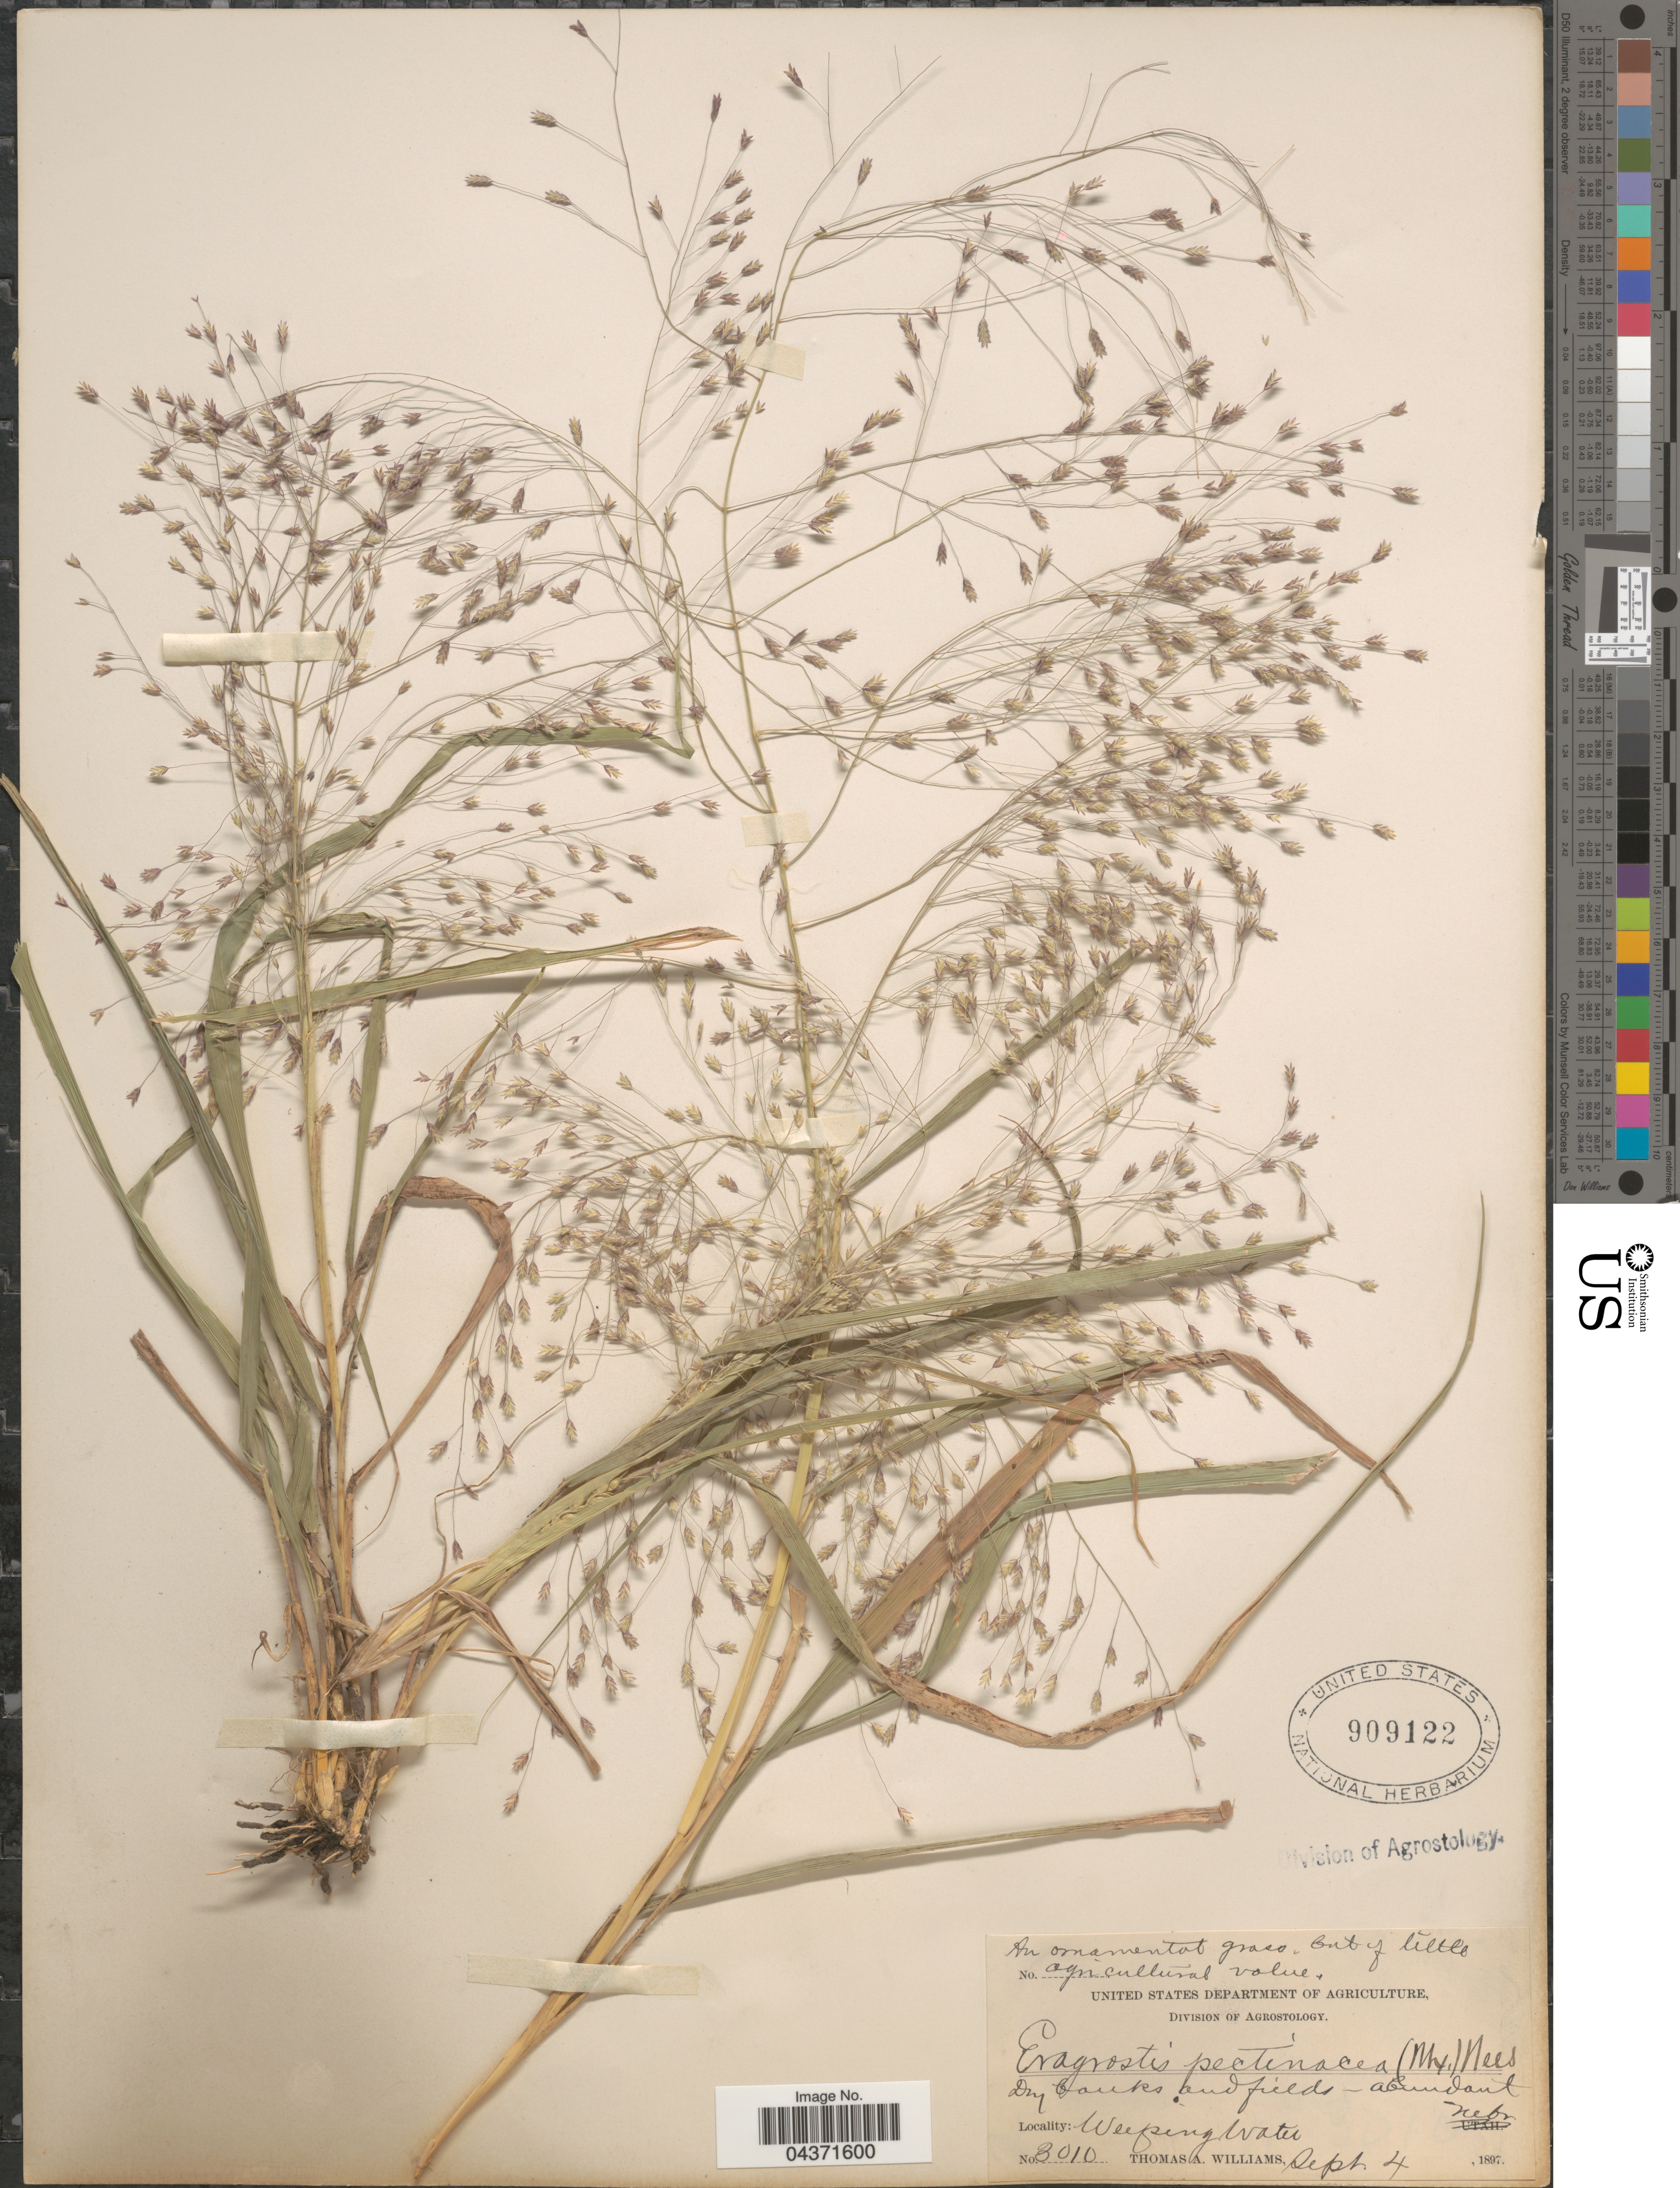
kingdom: Plantae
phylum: Tracheophyta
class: Liliopsida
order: Poales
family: Poaceae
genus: Eragrostis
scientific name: Eragrostis spectabilis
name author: (Pursh) Steud.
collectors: T. A. Williams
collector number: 3010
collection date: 1897-09-04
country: United States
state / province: Nebraska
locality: Weeping Water.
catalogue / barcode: US 909122